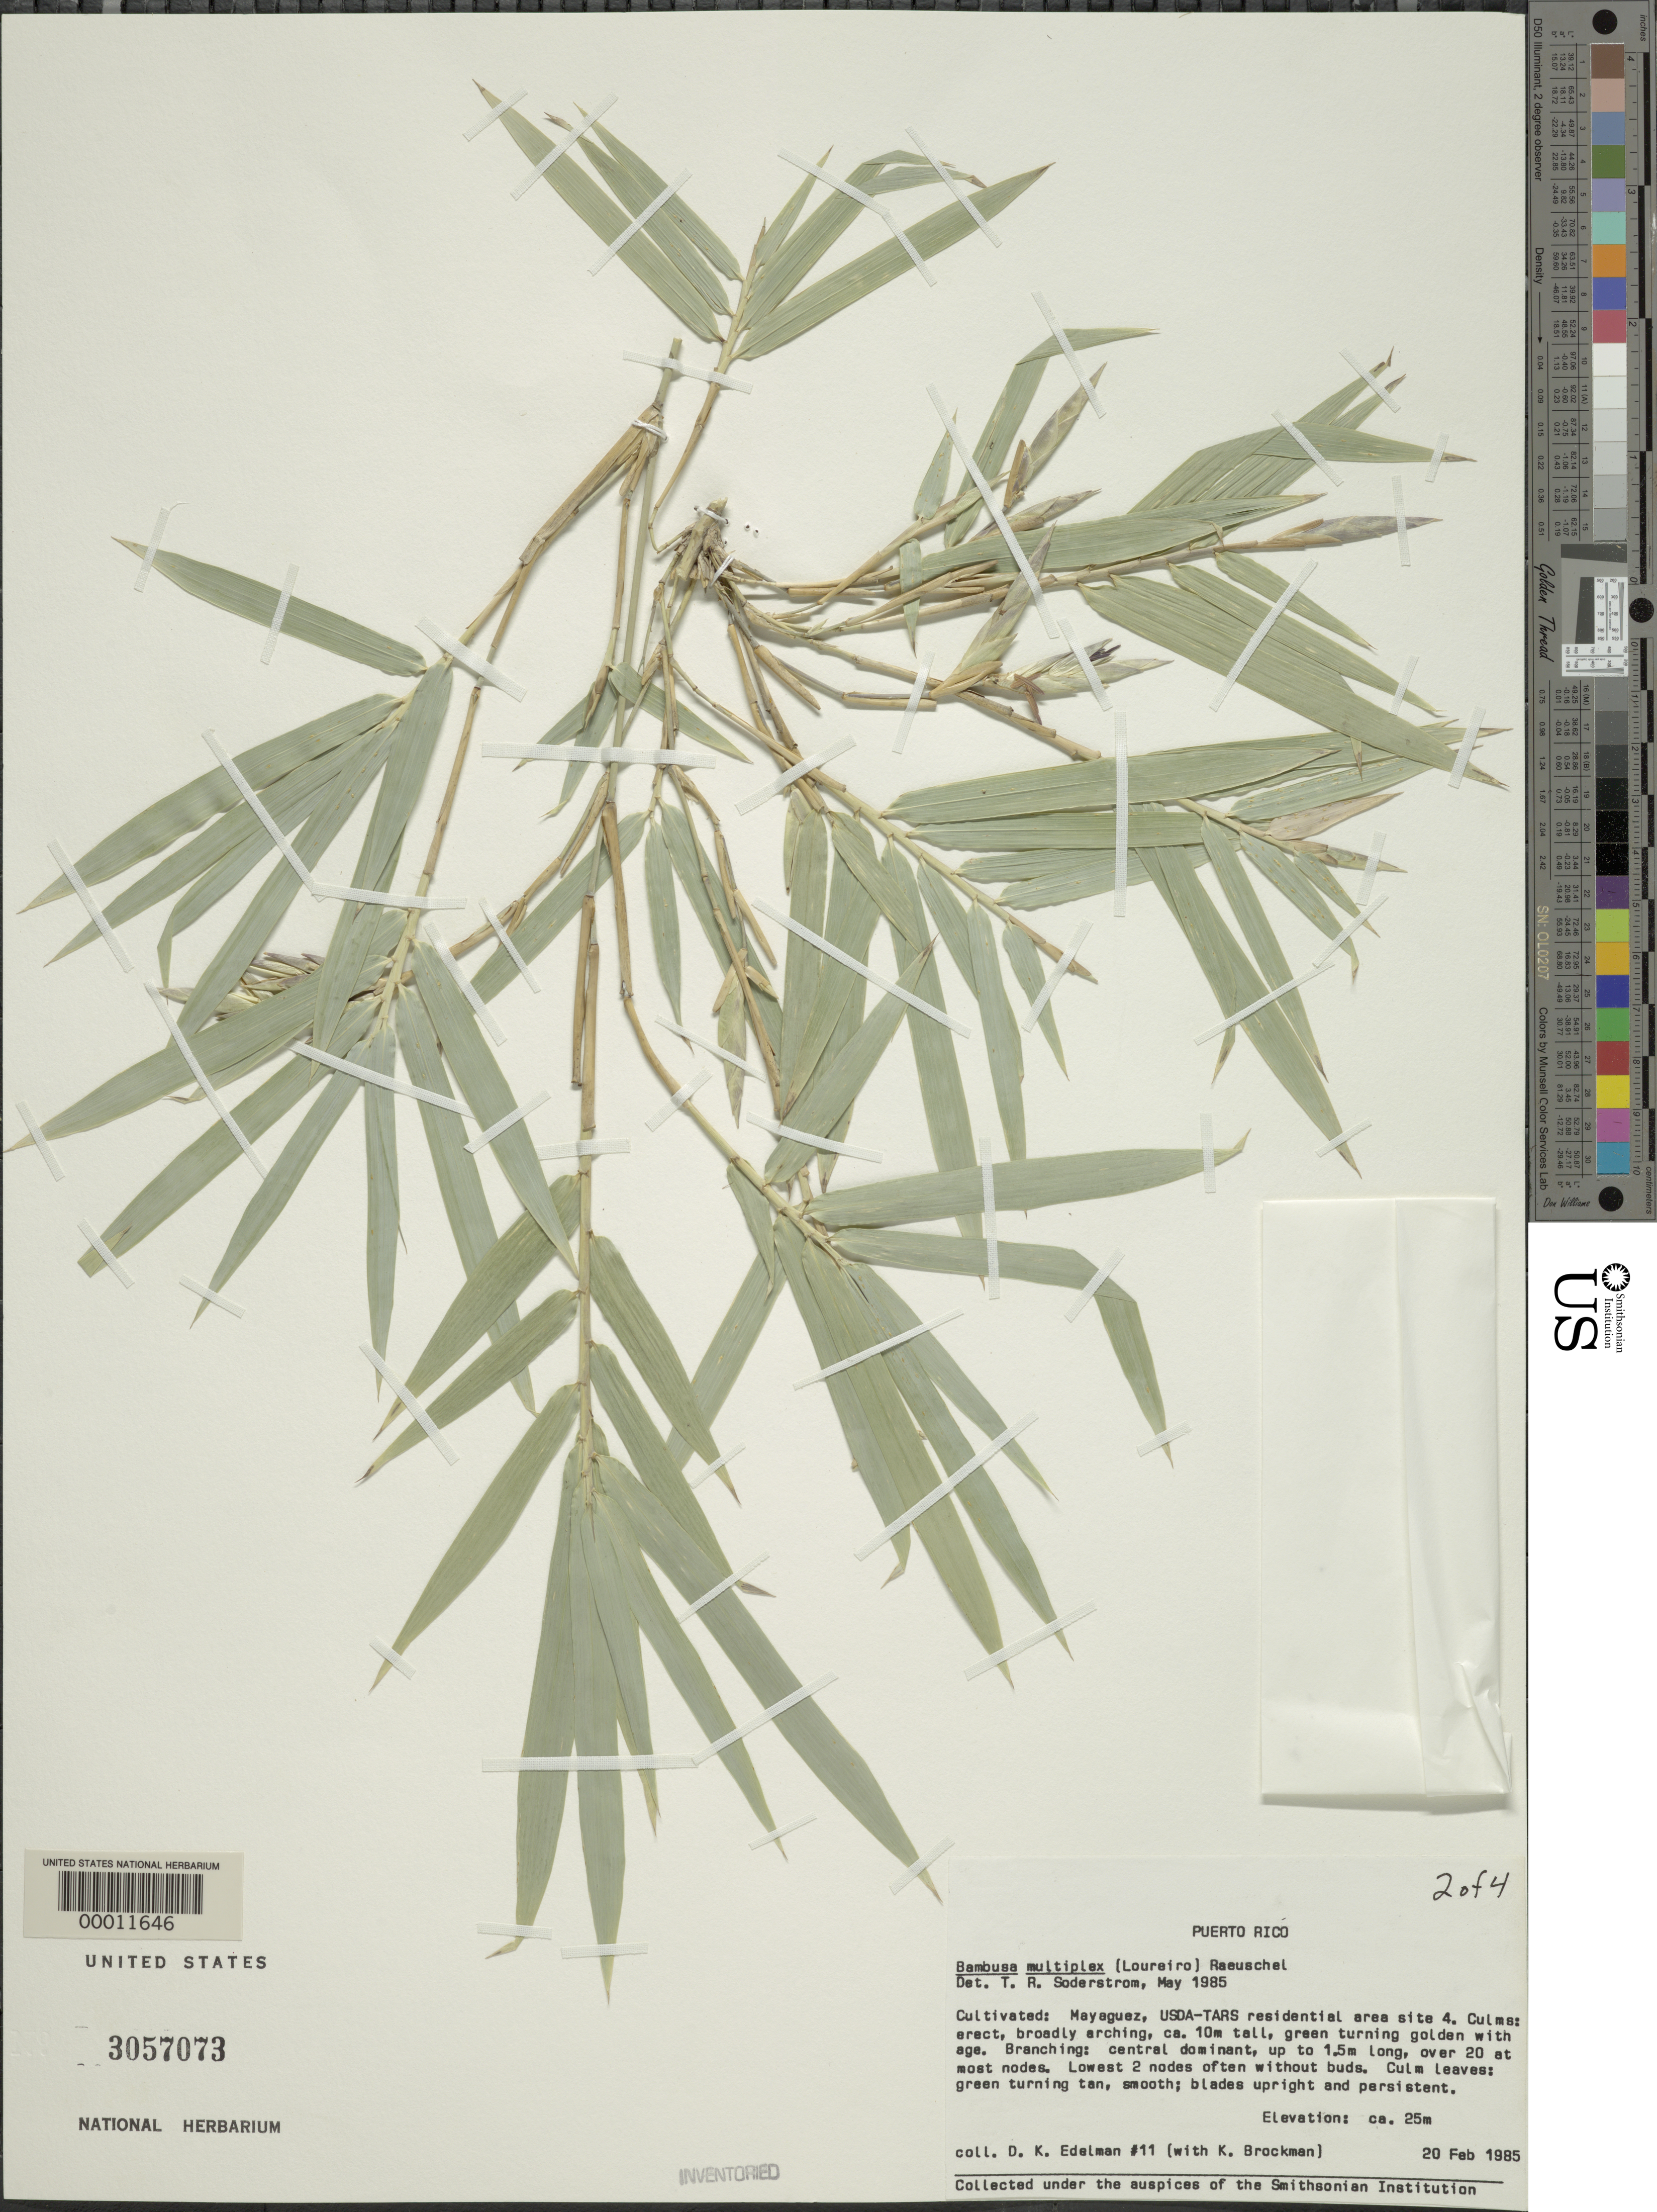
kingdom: Plantae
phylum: Tracheophyta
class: Liliopsida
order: Poales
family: Poaceae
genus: Bambusa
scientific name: Bambusa multiplex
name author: (Lour.) Raeusch. ex Schult. & Schult. f.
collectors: D. Edelman & K. Brockman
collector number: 11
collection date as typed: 20 Feb 1985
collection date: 1985-02-20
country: Puerto Rico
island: Greater Antilles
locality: Mayaguez, usda-tars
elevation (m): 25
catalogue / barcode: US 3057073